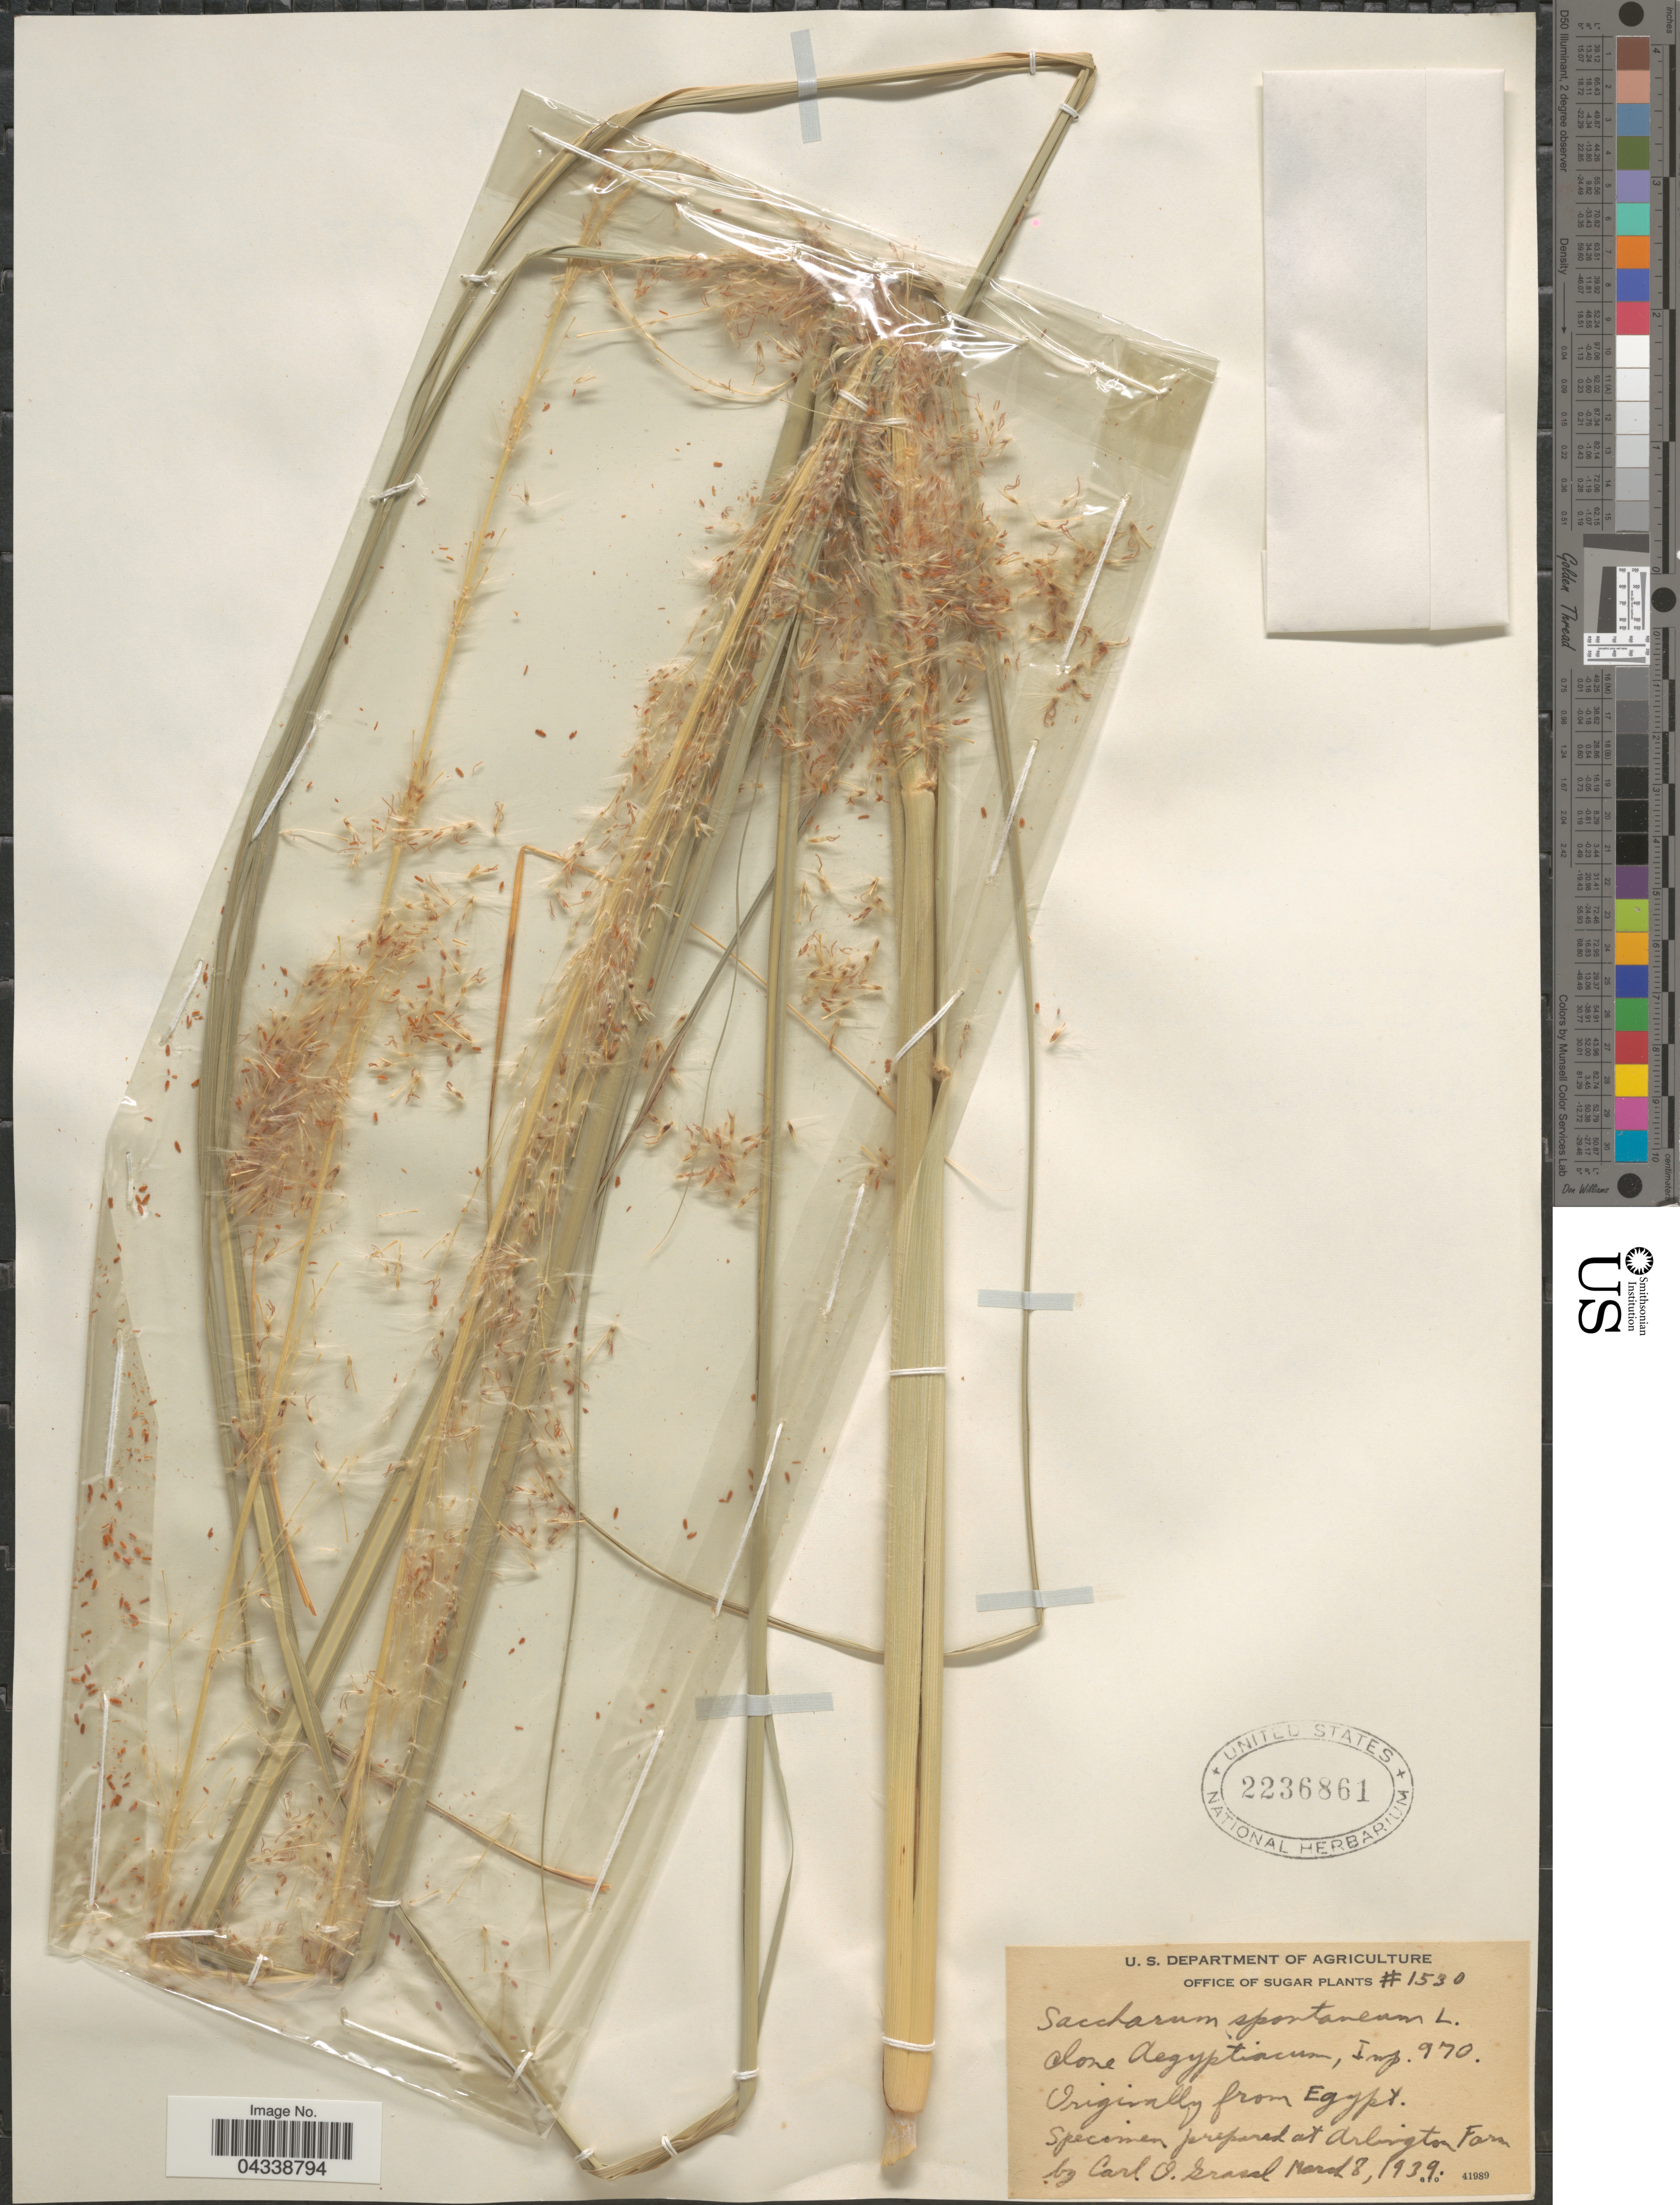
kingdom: Plantae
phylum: Tracheophyta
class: Liliopsida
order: Poales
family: Poaceae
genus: Saccharum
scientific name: Saccharum spontaneum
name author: L.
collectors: C. Grassl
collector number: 1530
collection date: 1939-03-08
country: United States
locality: At Arlington Farm.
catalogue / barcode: US 2236861